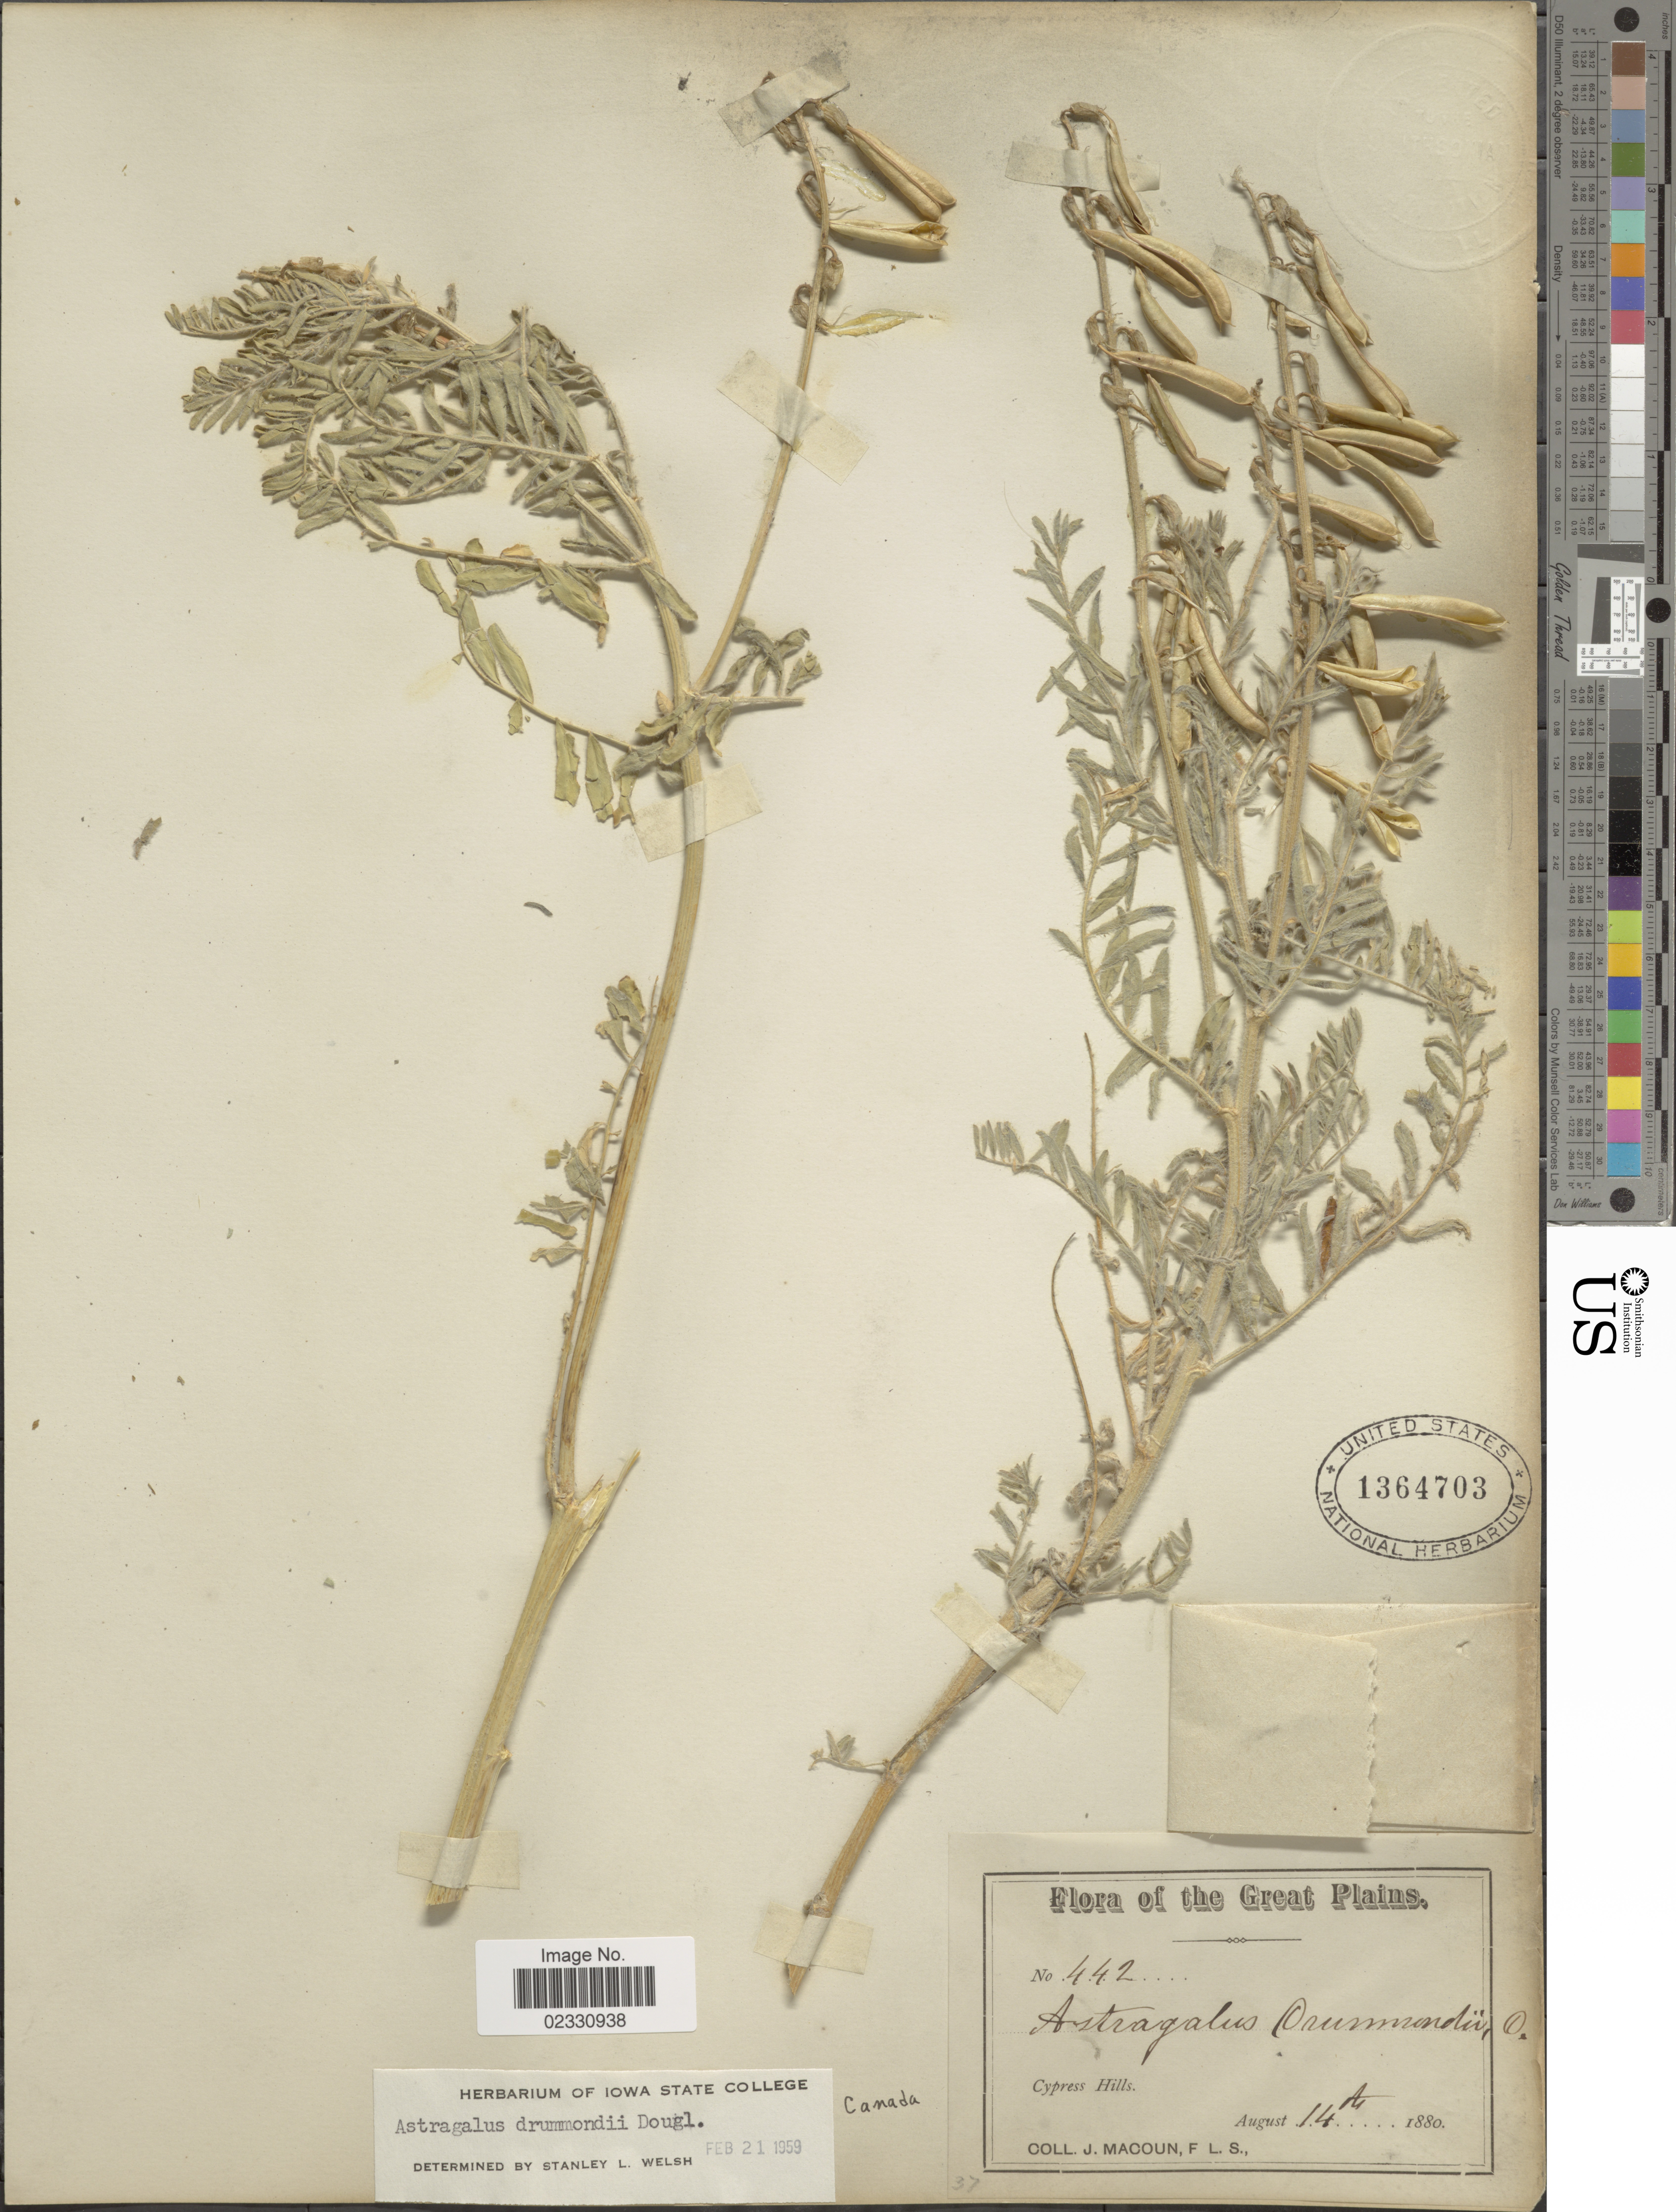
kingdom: Plantae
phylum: Tracheophyta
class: Magnoliopsida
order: Fabales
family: Fabaceae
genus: Astragalus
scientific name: Astragalus drummondii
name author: Hook.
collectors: J. Macoun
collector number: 442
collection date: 1880-08-14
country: Canada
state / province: Northwest Territories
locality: The Great Plains, Cypress Hills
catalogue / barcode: US 1364703